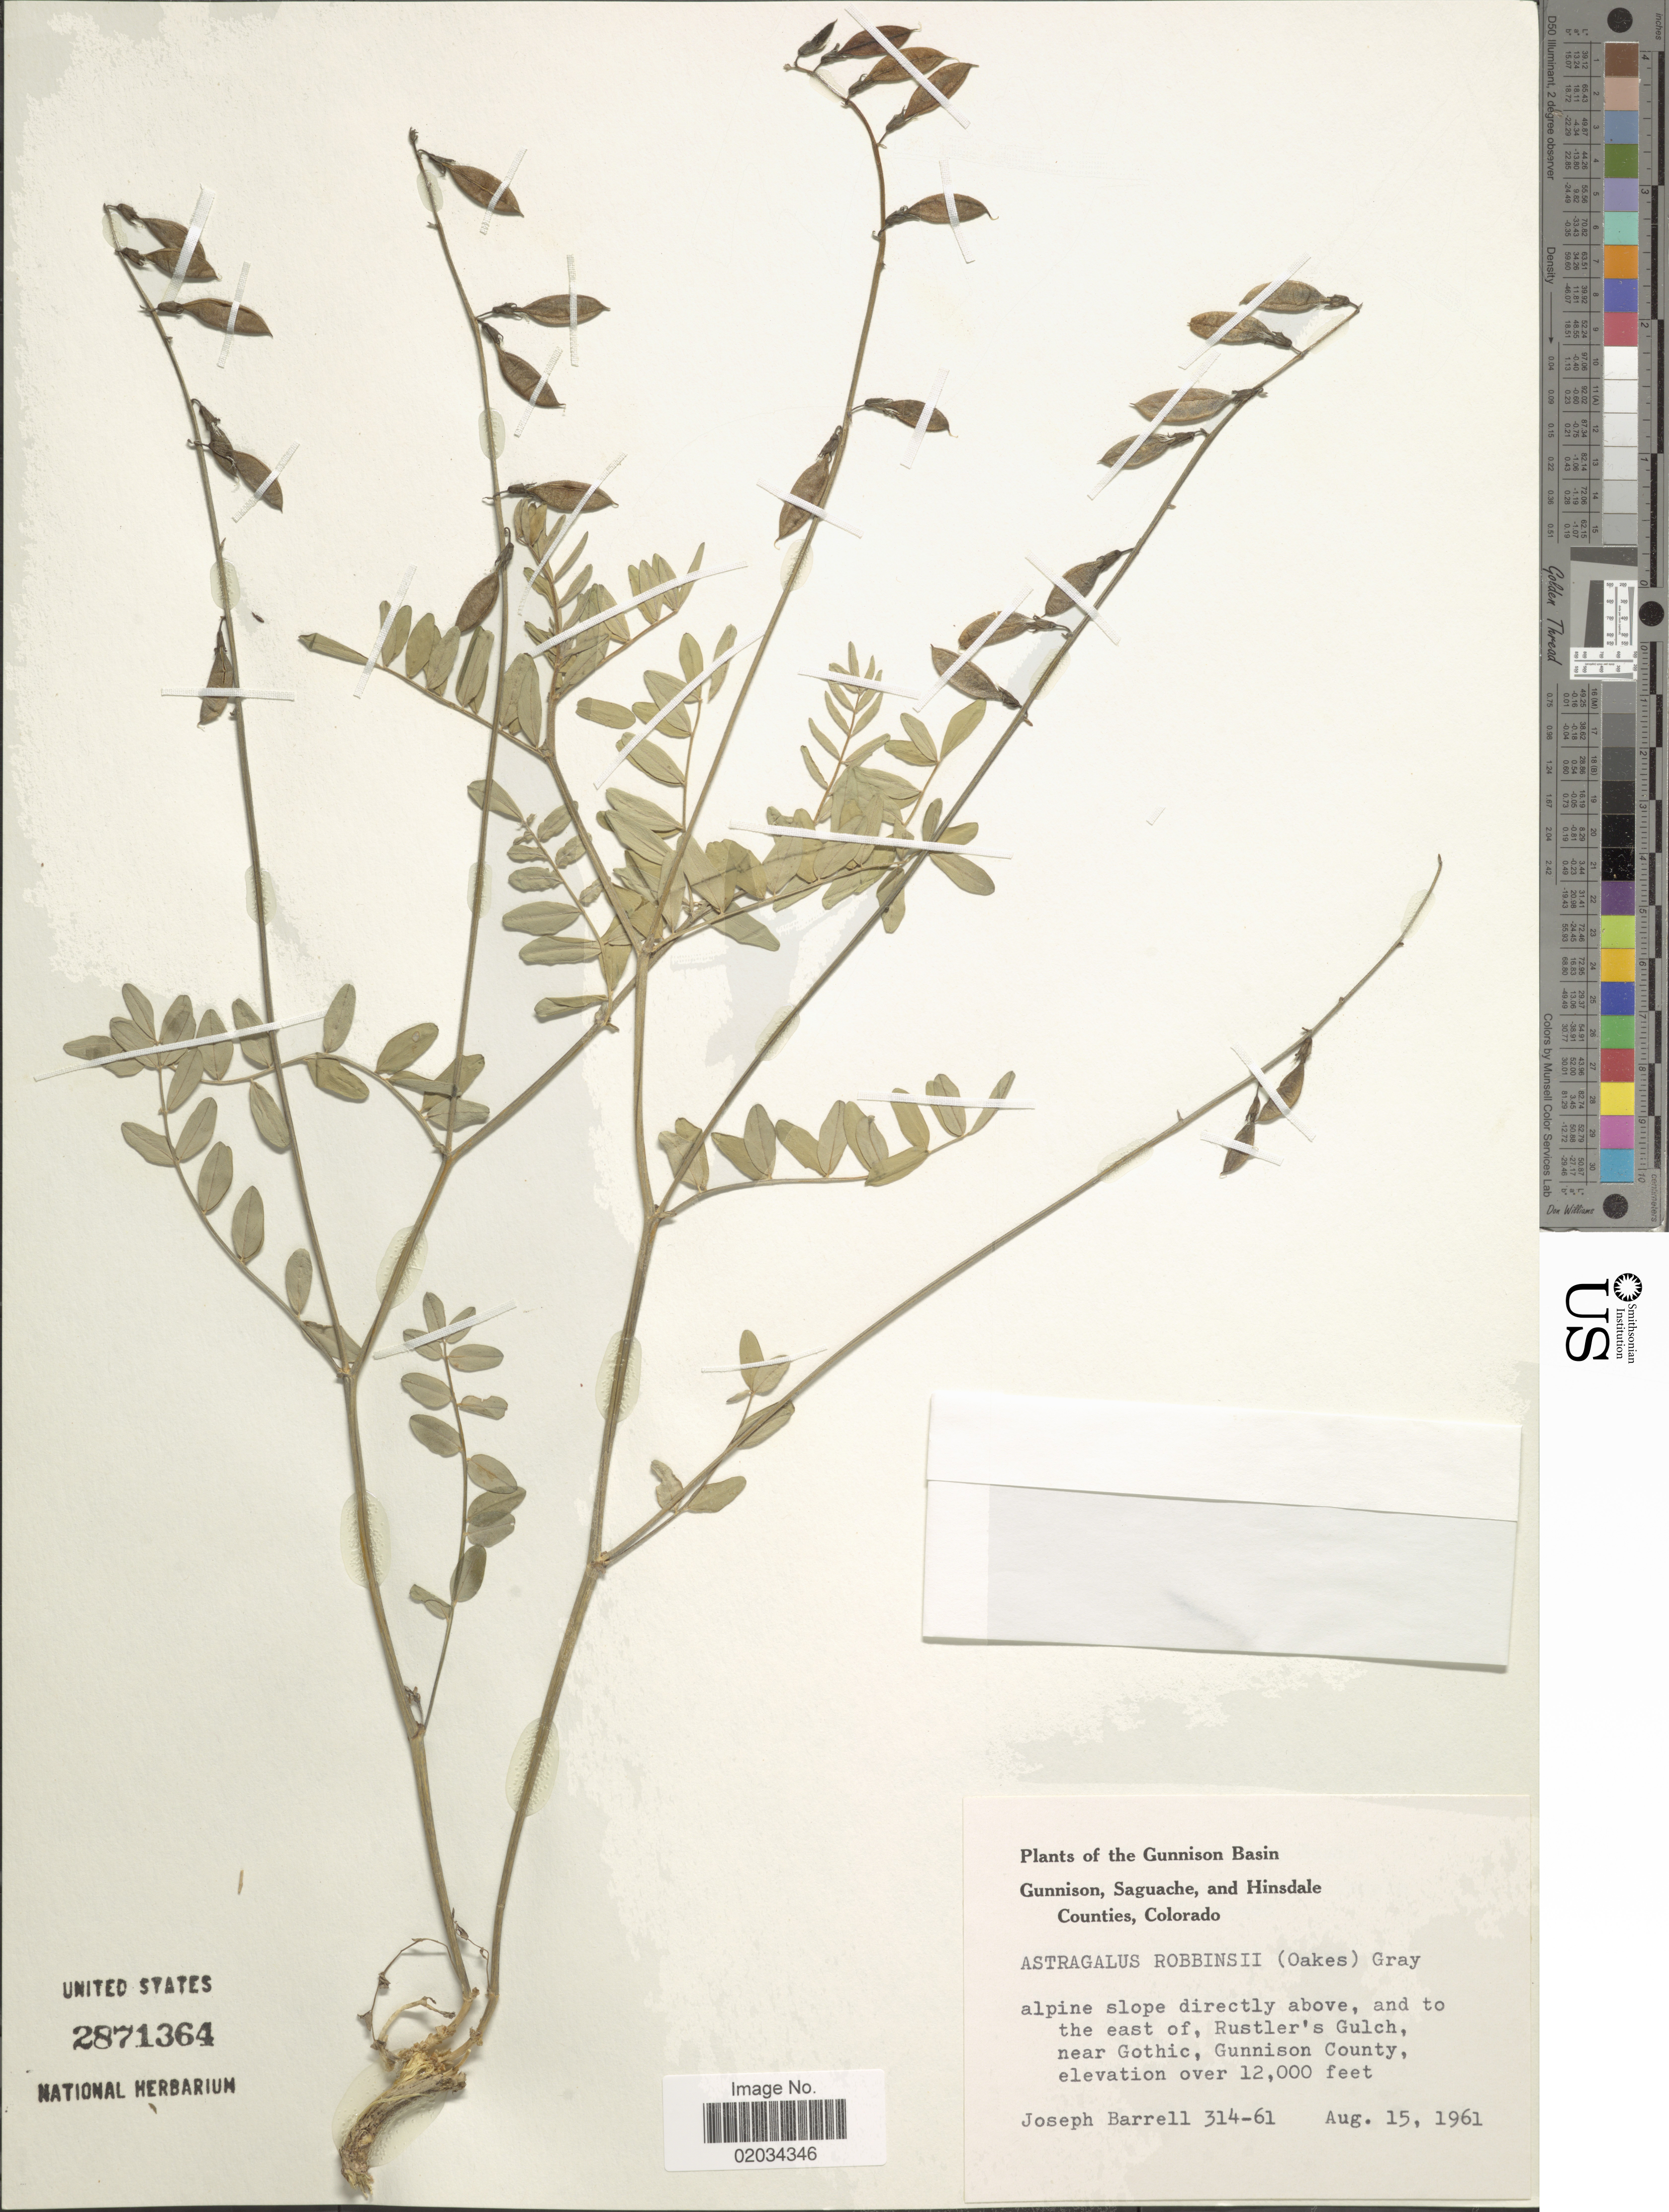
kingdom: Plantae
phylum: Tracheophyta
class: Magnoliopsida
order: Fabales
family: Fabaceae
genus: Astragalus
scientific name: Astragalus robbinsii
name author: (Oakes) A. Gray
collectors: J. Barrell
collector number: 314-61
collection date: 1961-08-15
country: United States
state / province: Colorado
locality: Gunnison Basin, Gunnison, Saguache, and Hinsdale Counties, Rustler's Gulch, near Gothic, Gunnison County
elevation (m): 3658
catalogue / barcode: US 2871364